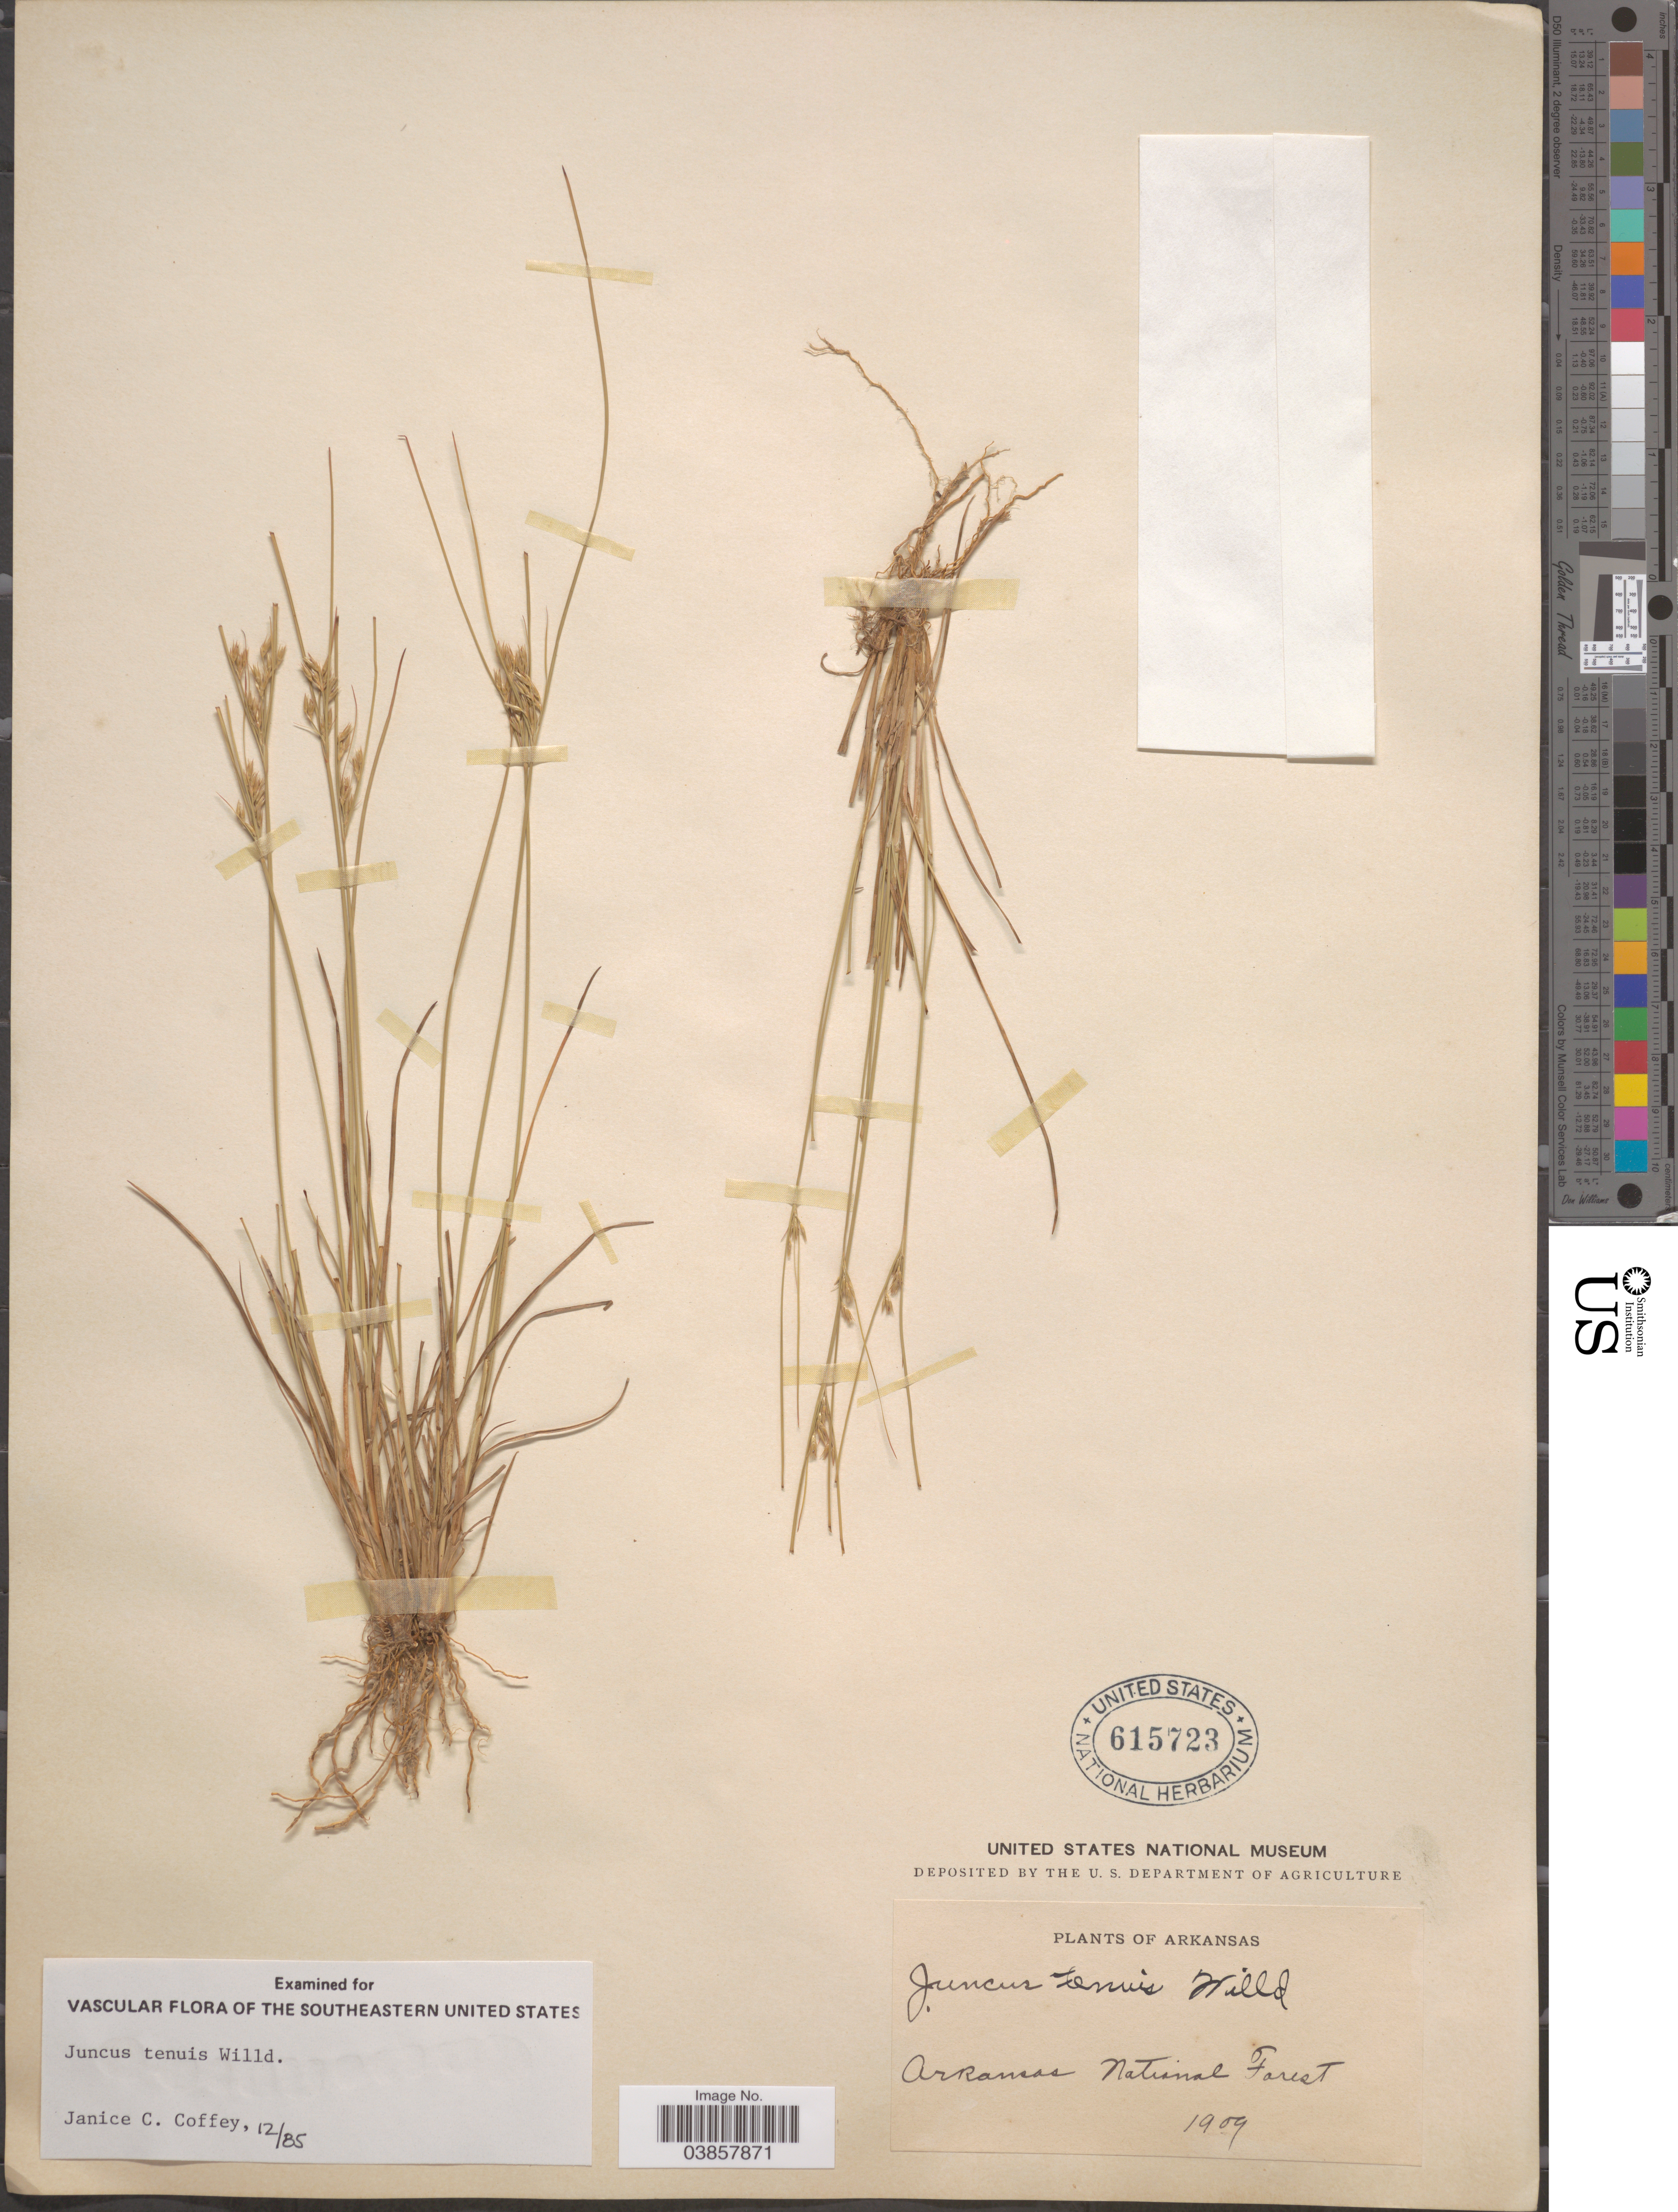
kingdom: Plantae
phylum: Tracheophyta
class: Liliopsida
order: Poales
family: Juncaceae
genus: Juncus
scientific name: Juncus tenuis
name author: Willd.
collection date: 1909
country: United States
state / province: Arkansas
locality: Arkansas Natural Forest.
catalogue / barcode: US 615723